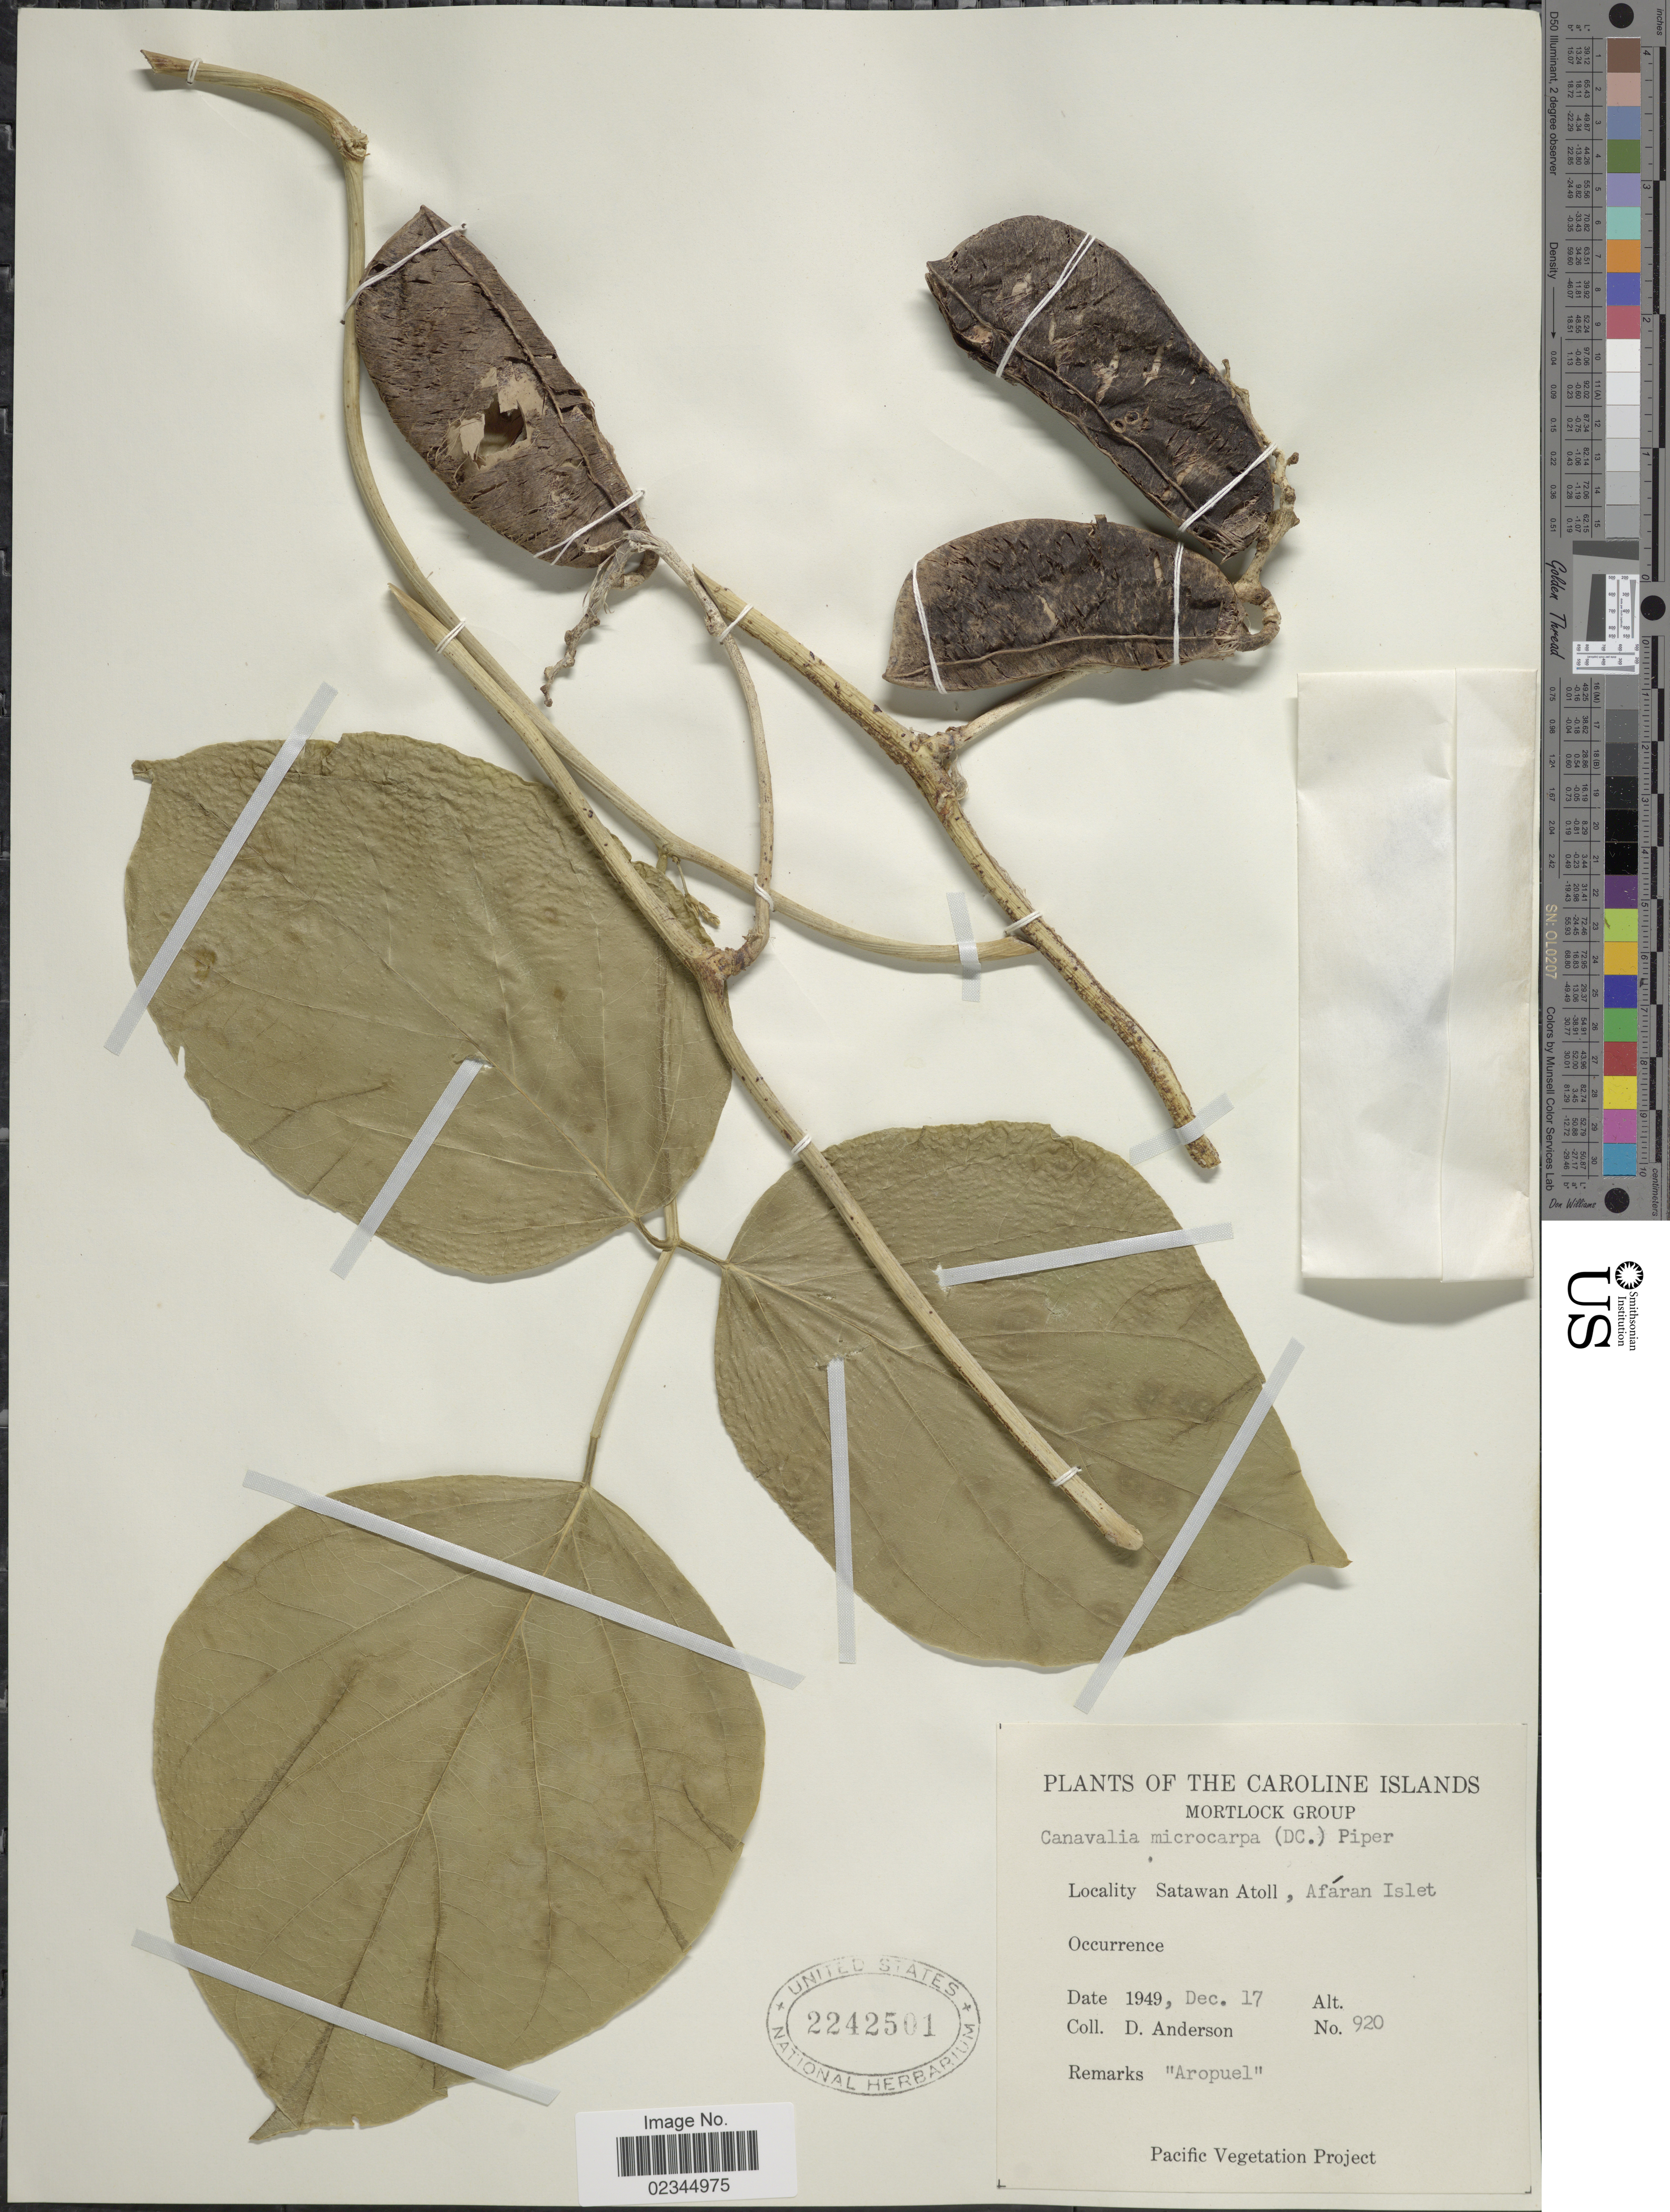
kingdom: Plantae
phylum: Tracheophyta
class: Magnoliopsida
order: Fabales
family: Fabaceae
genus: Canavalia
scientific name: Canavalia cathartica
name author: Thouars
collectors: D. Anderson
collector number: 920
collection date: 1949-12-17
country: Micronesia, Federated States of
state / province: Truk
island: Satawan Atoll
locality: Mortlock Group, Satawan Atoll, Afaran Islet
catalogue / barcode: US 2242501